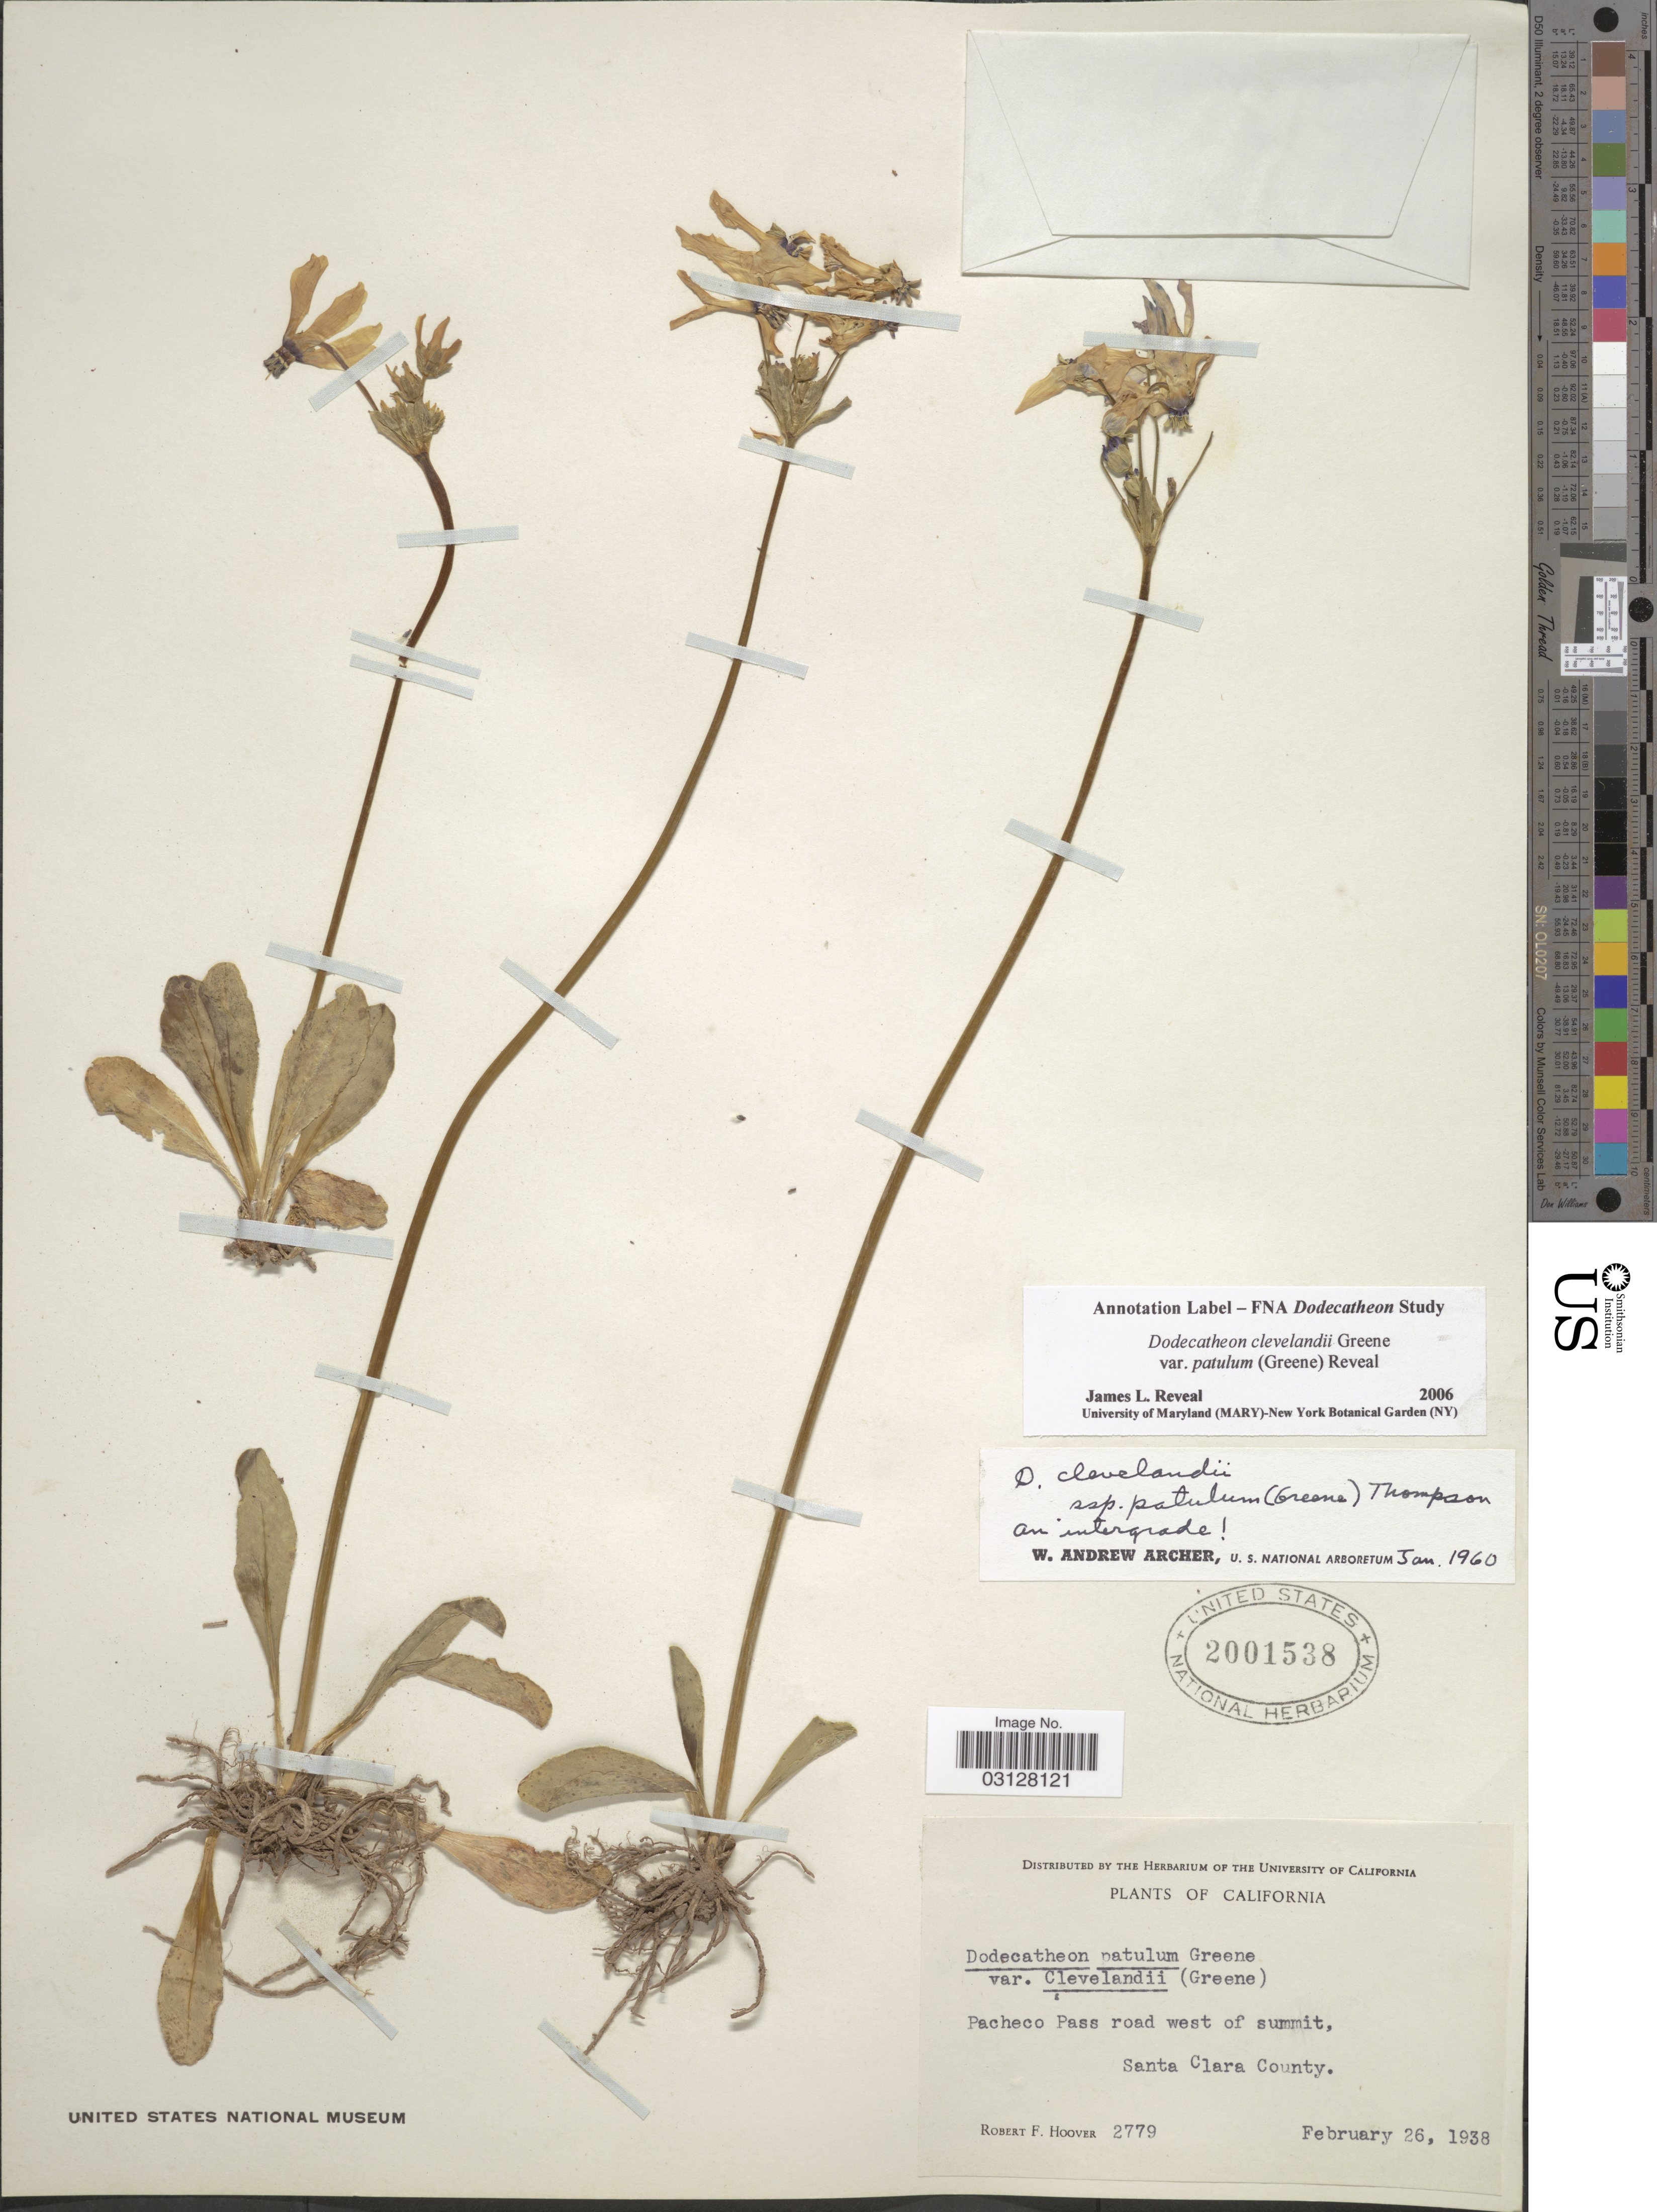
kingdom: Plantae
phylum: Tracheophyta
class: Magnoliopsida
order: Ericales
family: Primulaceae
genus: Dodecatheon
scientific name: Dodecatheon clevelandii var. patulum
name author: (Kuntze) Reveal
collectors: R. F. Hoover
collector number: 2779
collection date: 1938-02-26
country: United States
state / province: California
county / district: Santa Clara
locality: Pacheco Pass road west of summit, Santa Clara County.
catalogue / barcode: US 2001538